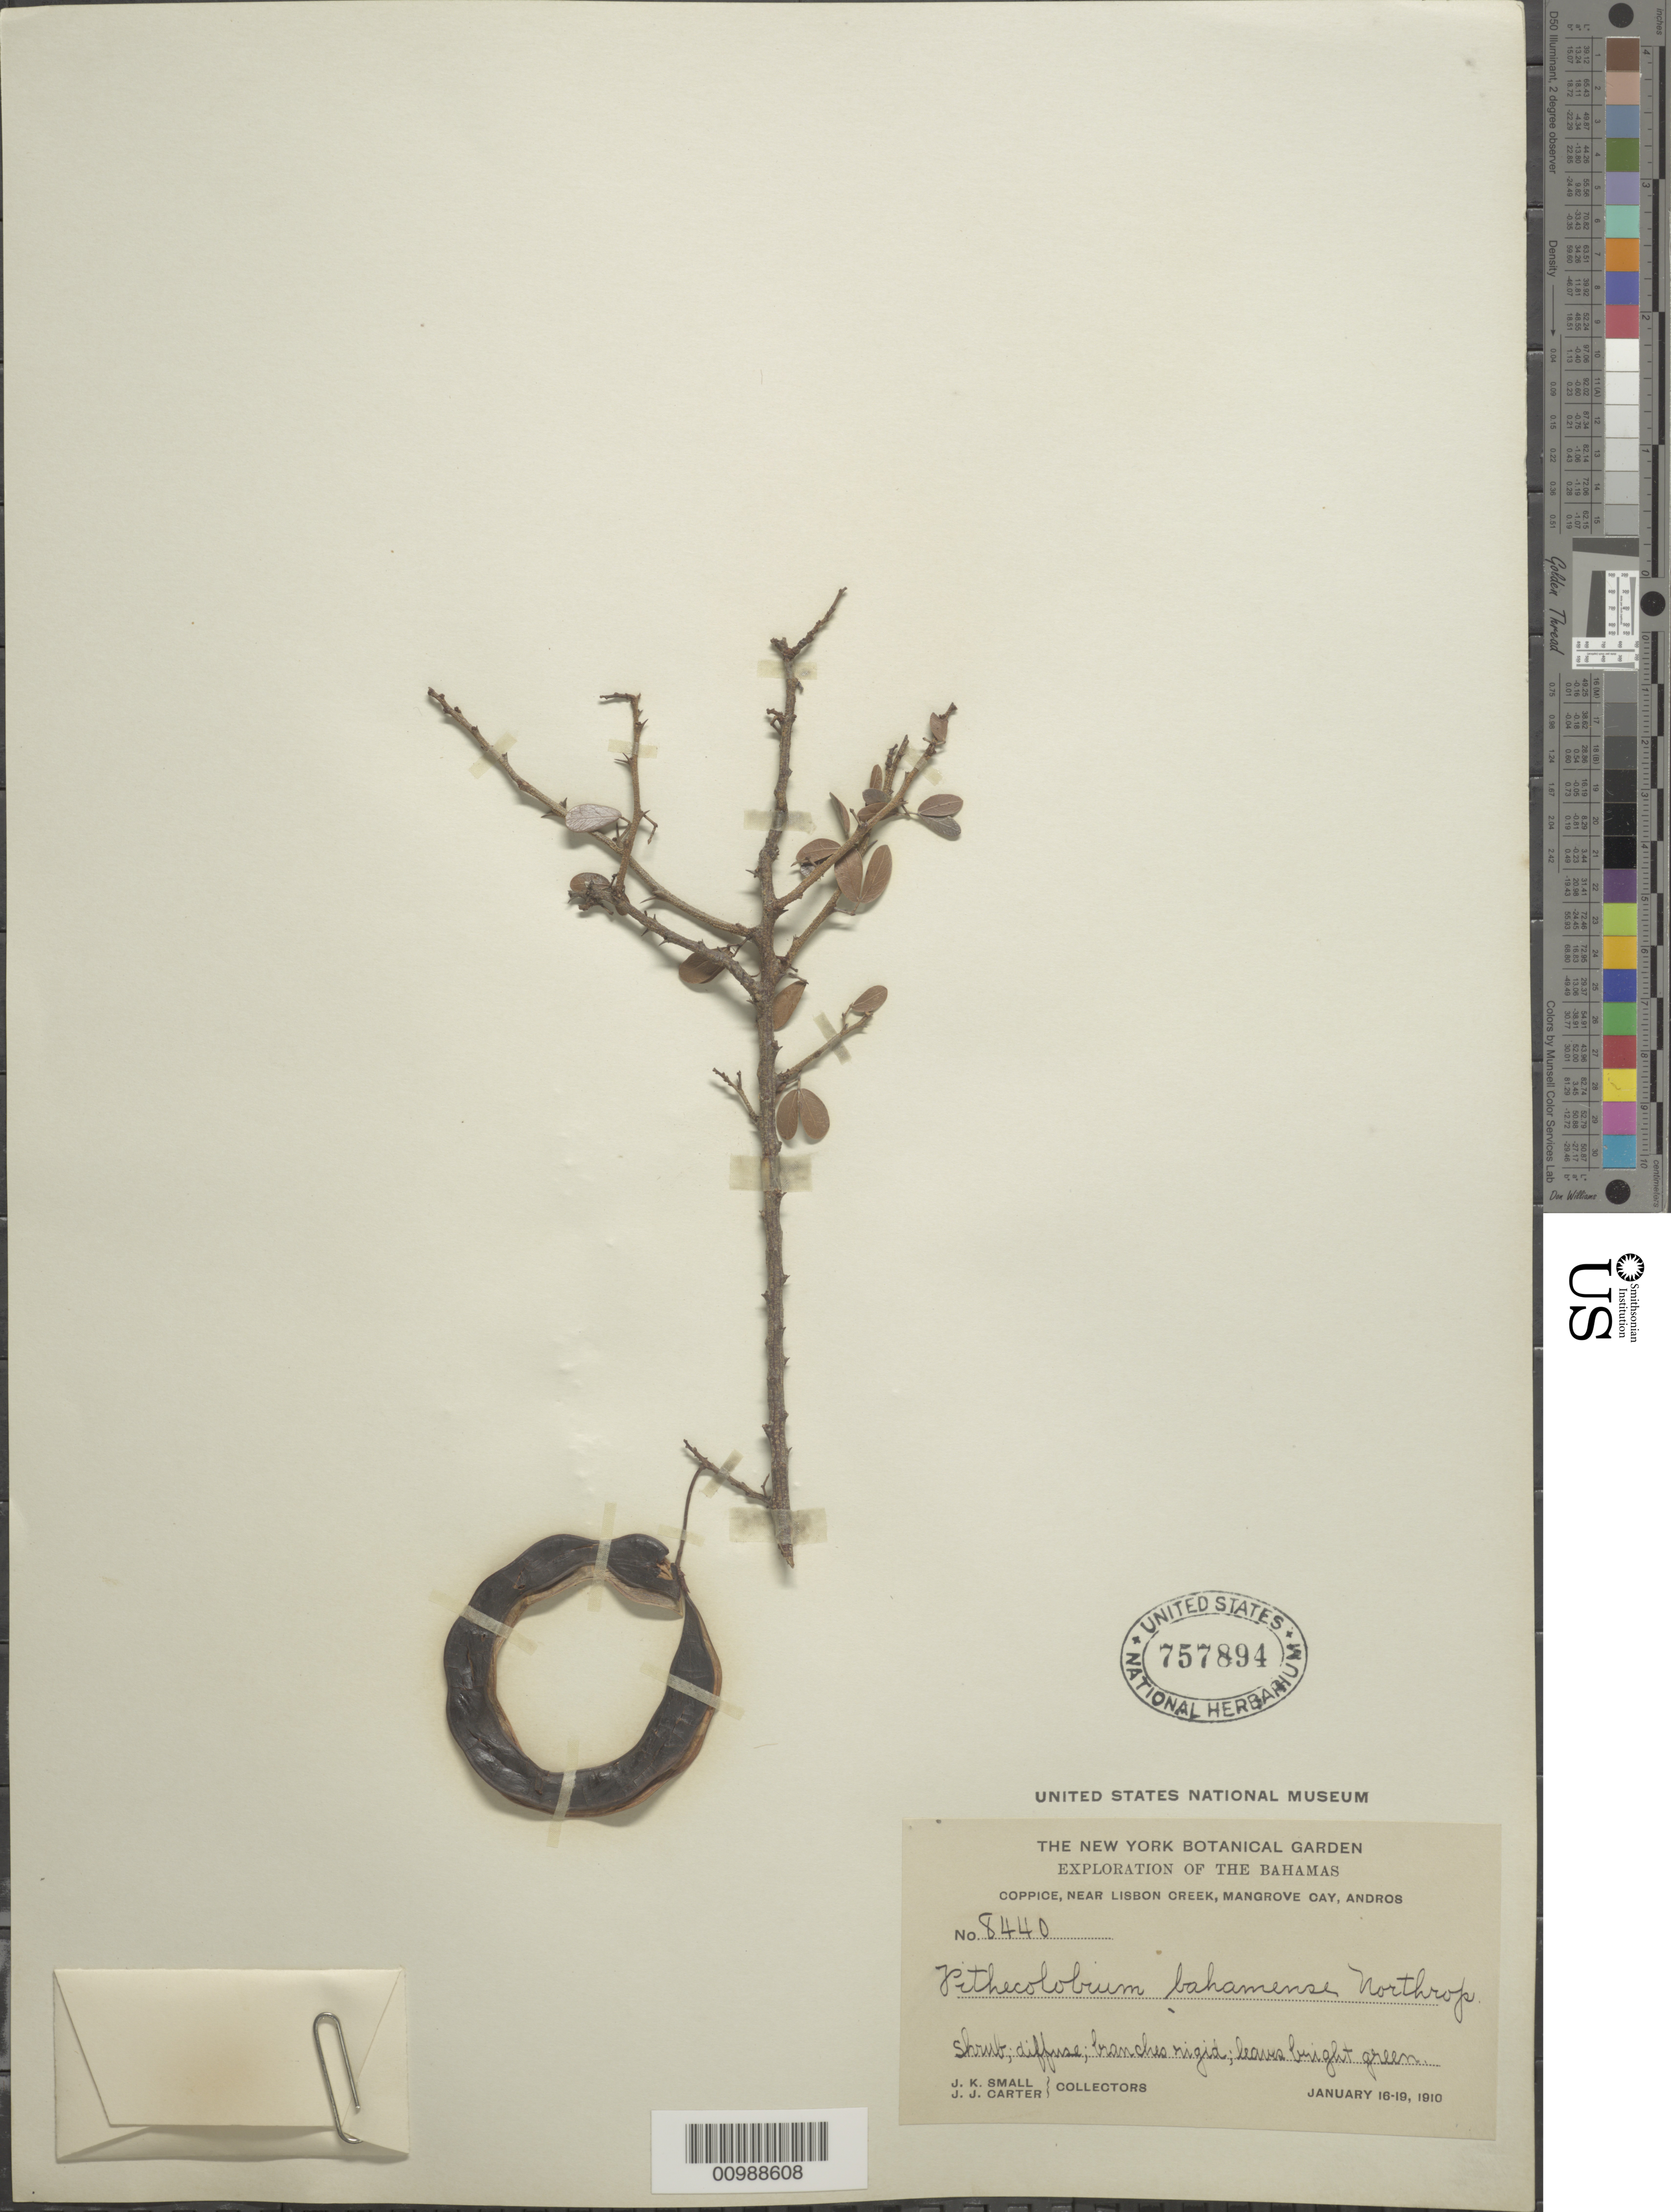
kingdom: Plantae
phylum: Tracheophyta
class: Magnoliopsida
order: Fabales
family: Fabaceae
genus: Pithecellobium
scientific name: Pithecellobium bahamense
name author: Northr.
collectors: J. K. Small & J. J. Carter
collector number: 8440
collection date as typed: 16 Jan 1910 to 19 Jan 1910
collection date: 1910-01-16/1910-01-19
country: Bahamas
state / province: South Andros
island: Andros I.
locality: Mangrove Cay; near Lisbon Creek, Coppice.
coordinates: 0 N, 0 E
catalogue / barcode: US 757894